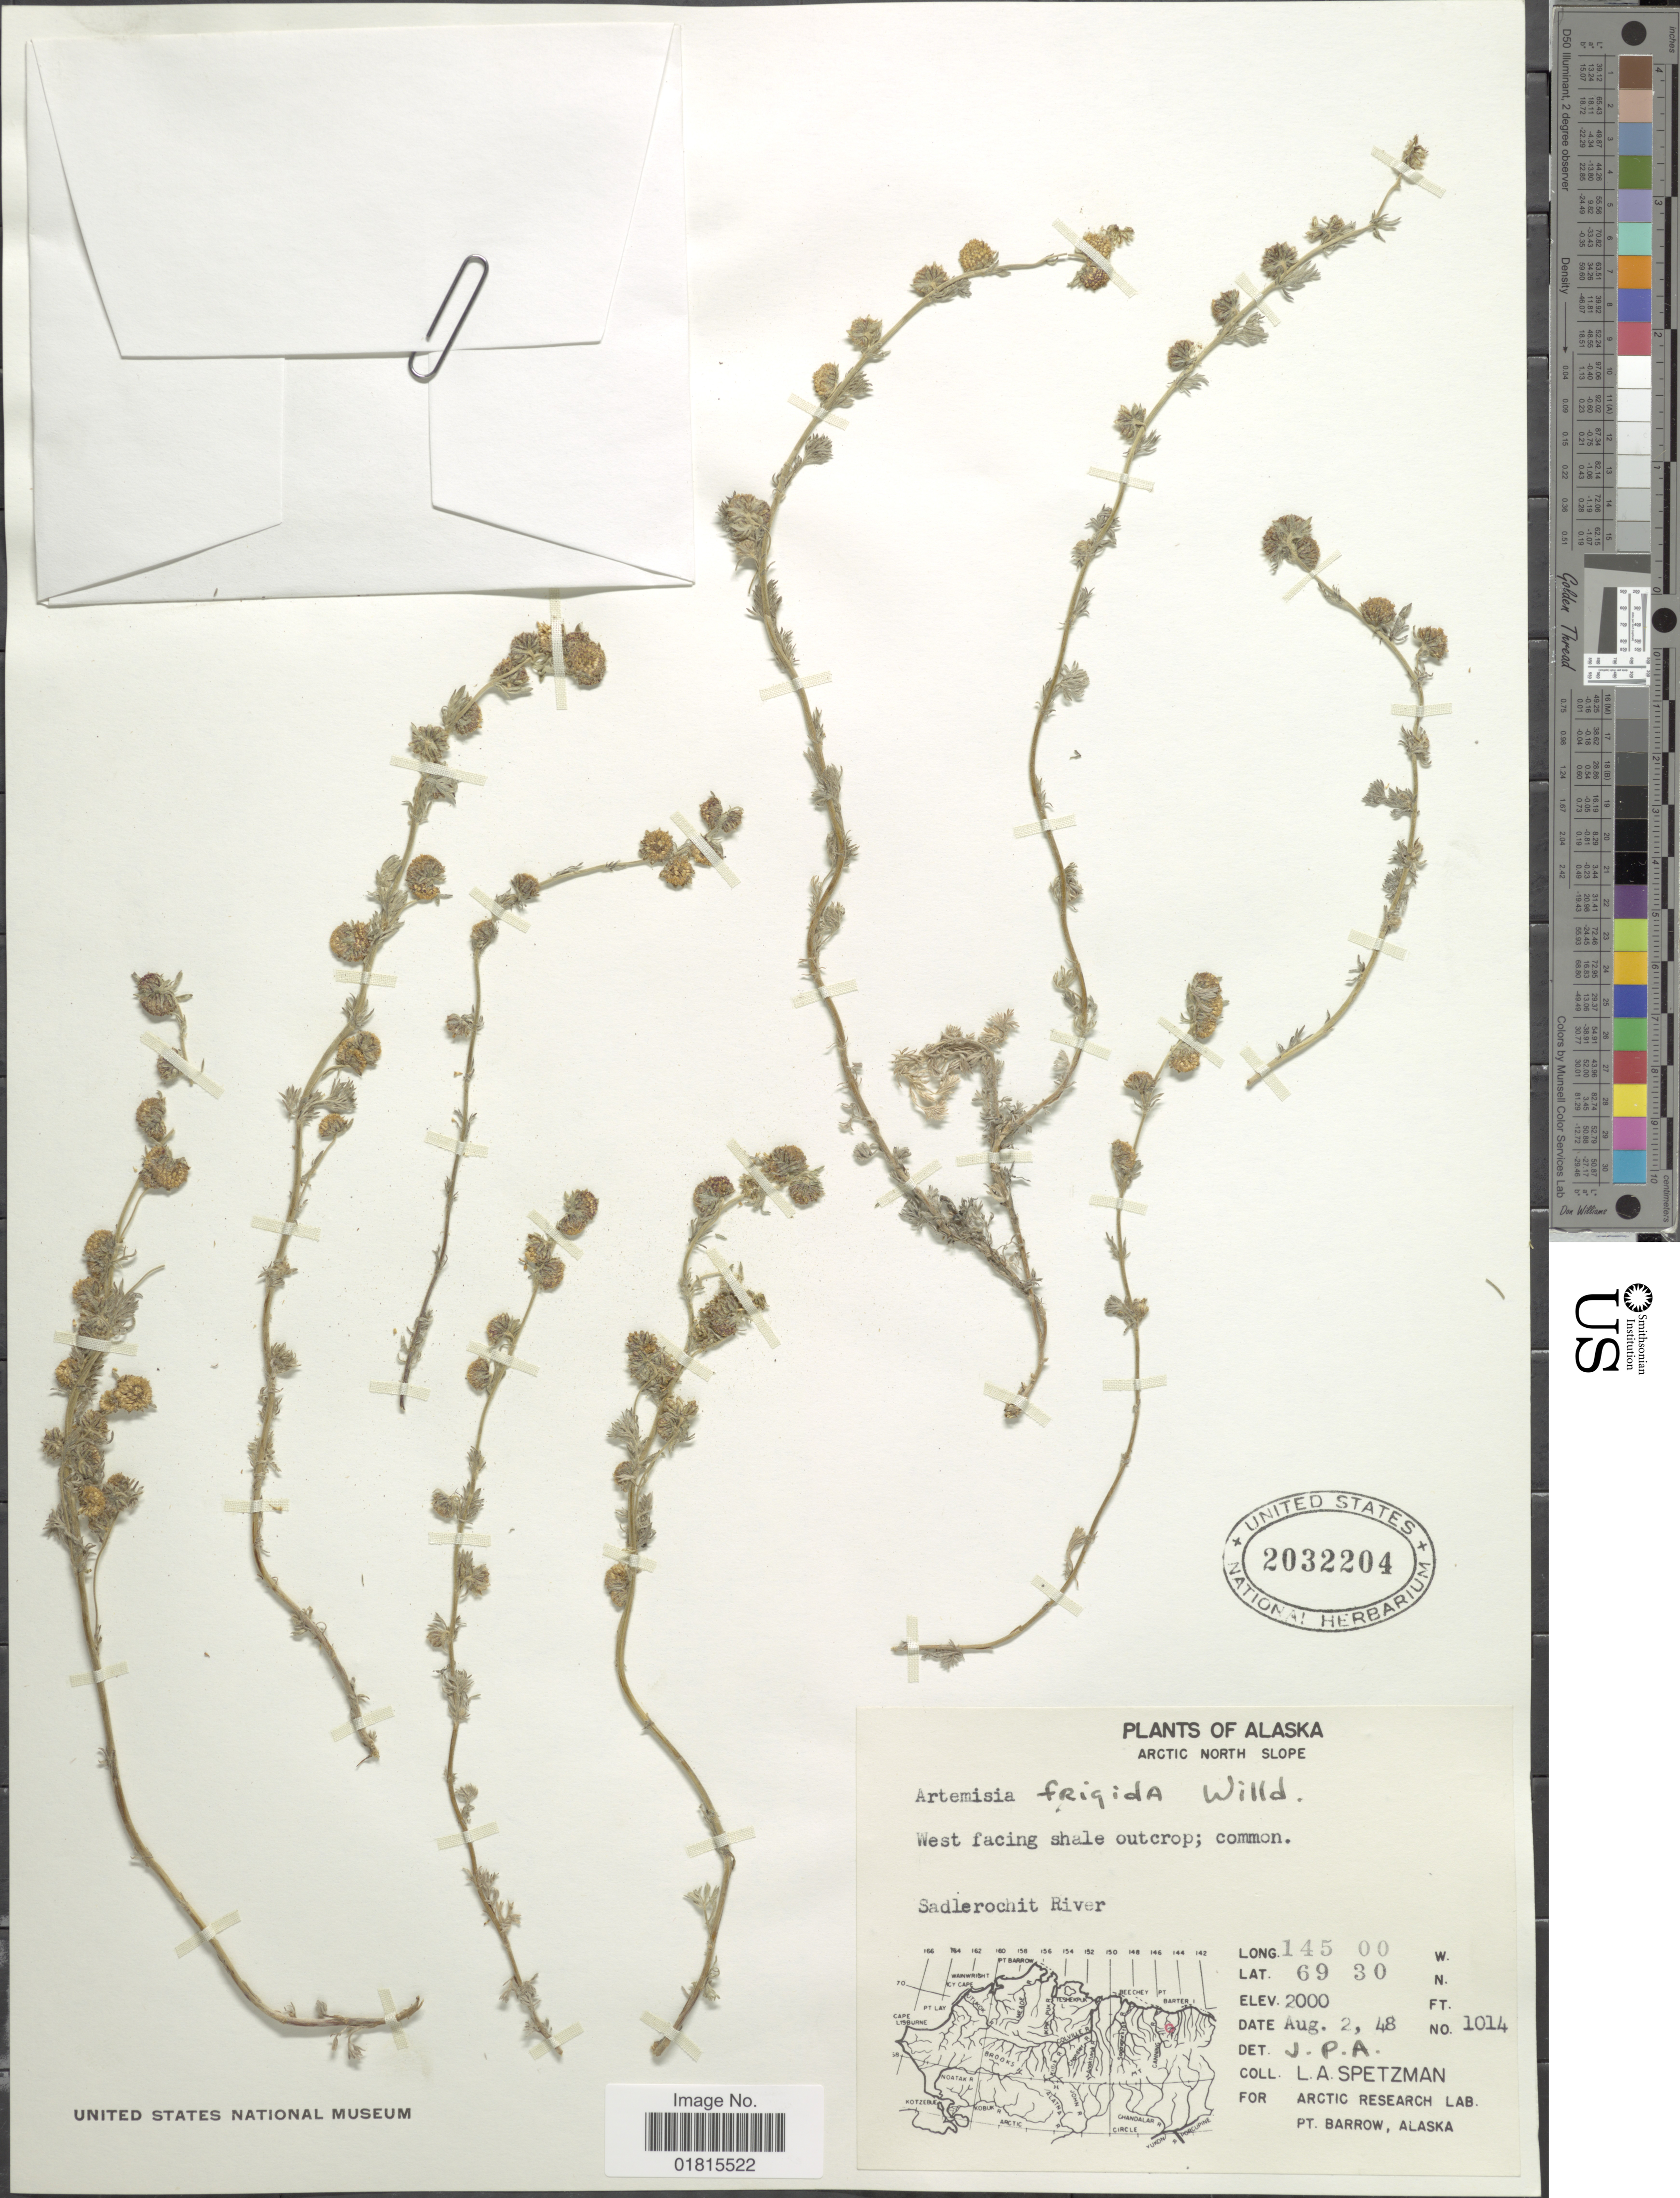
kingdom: Plantae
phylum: Tracheophyta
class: Magnoliopsida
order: Asterales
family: Asteraceae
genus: Artemisia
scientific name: Artemisia frigida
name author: Willd.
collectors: L. Spetzman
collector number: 1014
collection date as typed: Transcribed d/m/y: 2/8/48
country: United States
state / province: Alaska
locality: Arctic North Slope. Sadlerochit River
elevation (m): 610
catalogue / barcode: US 2032204